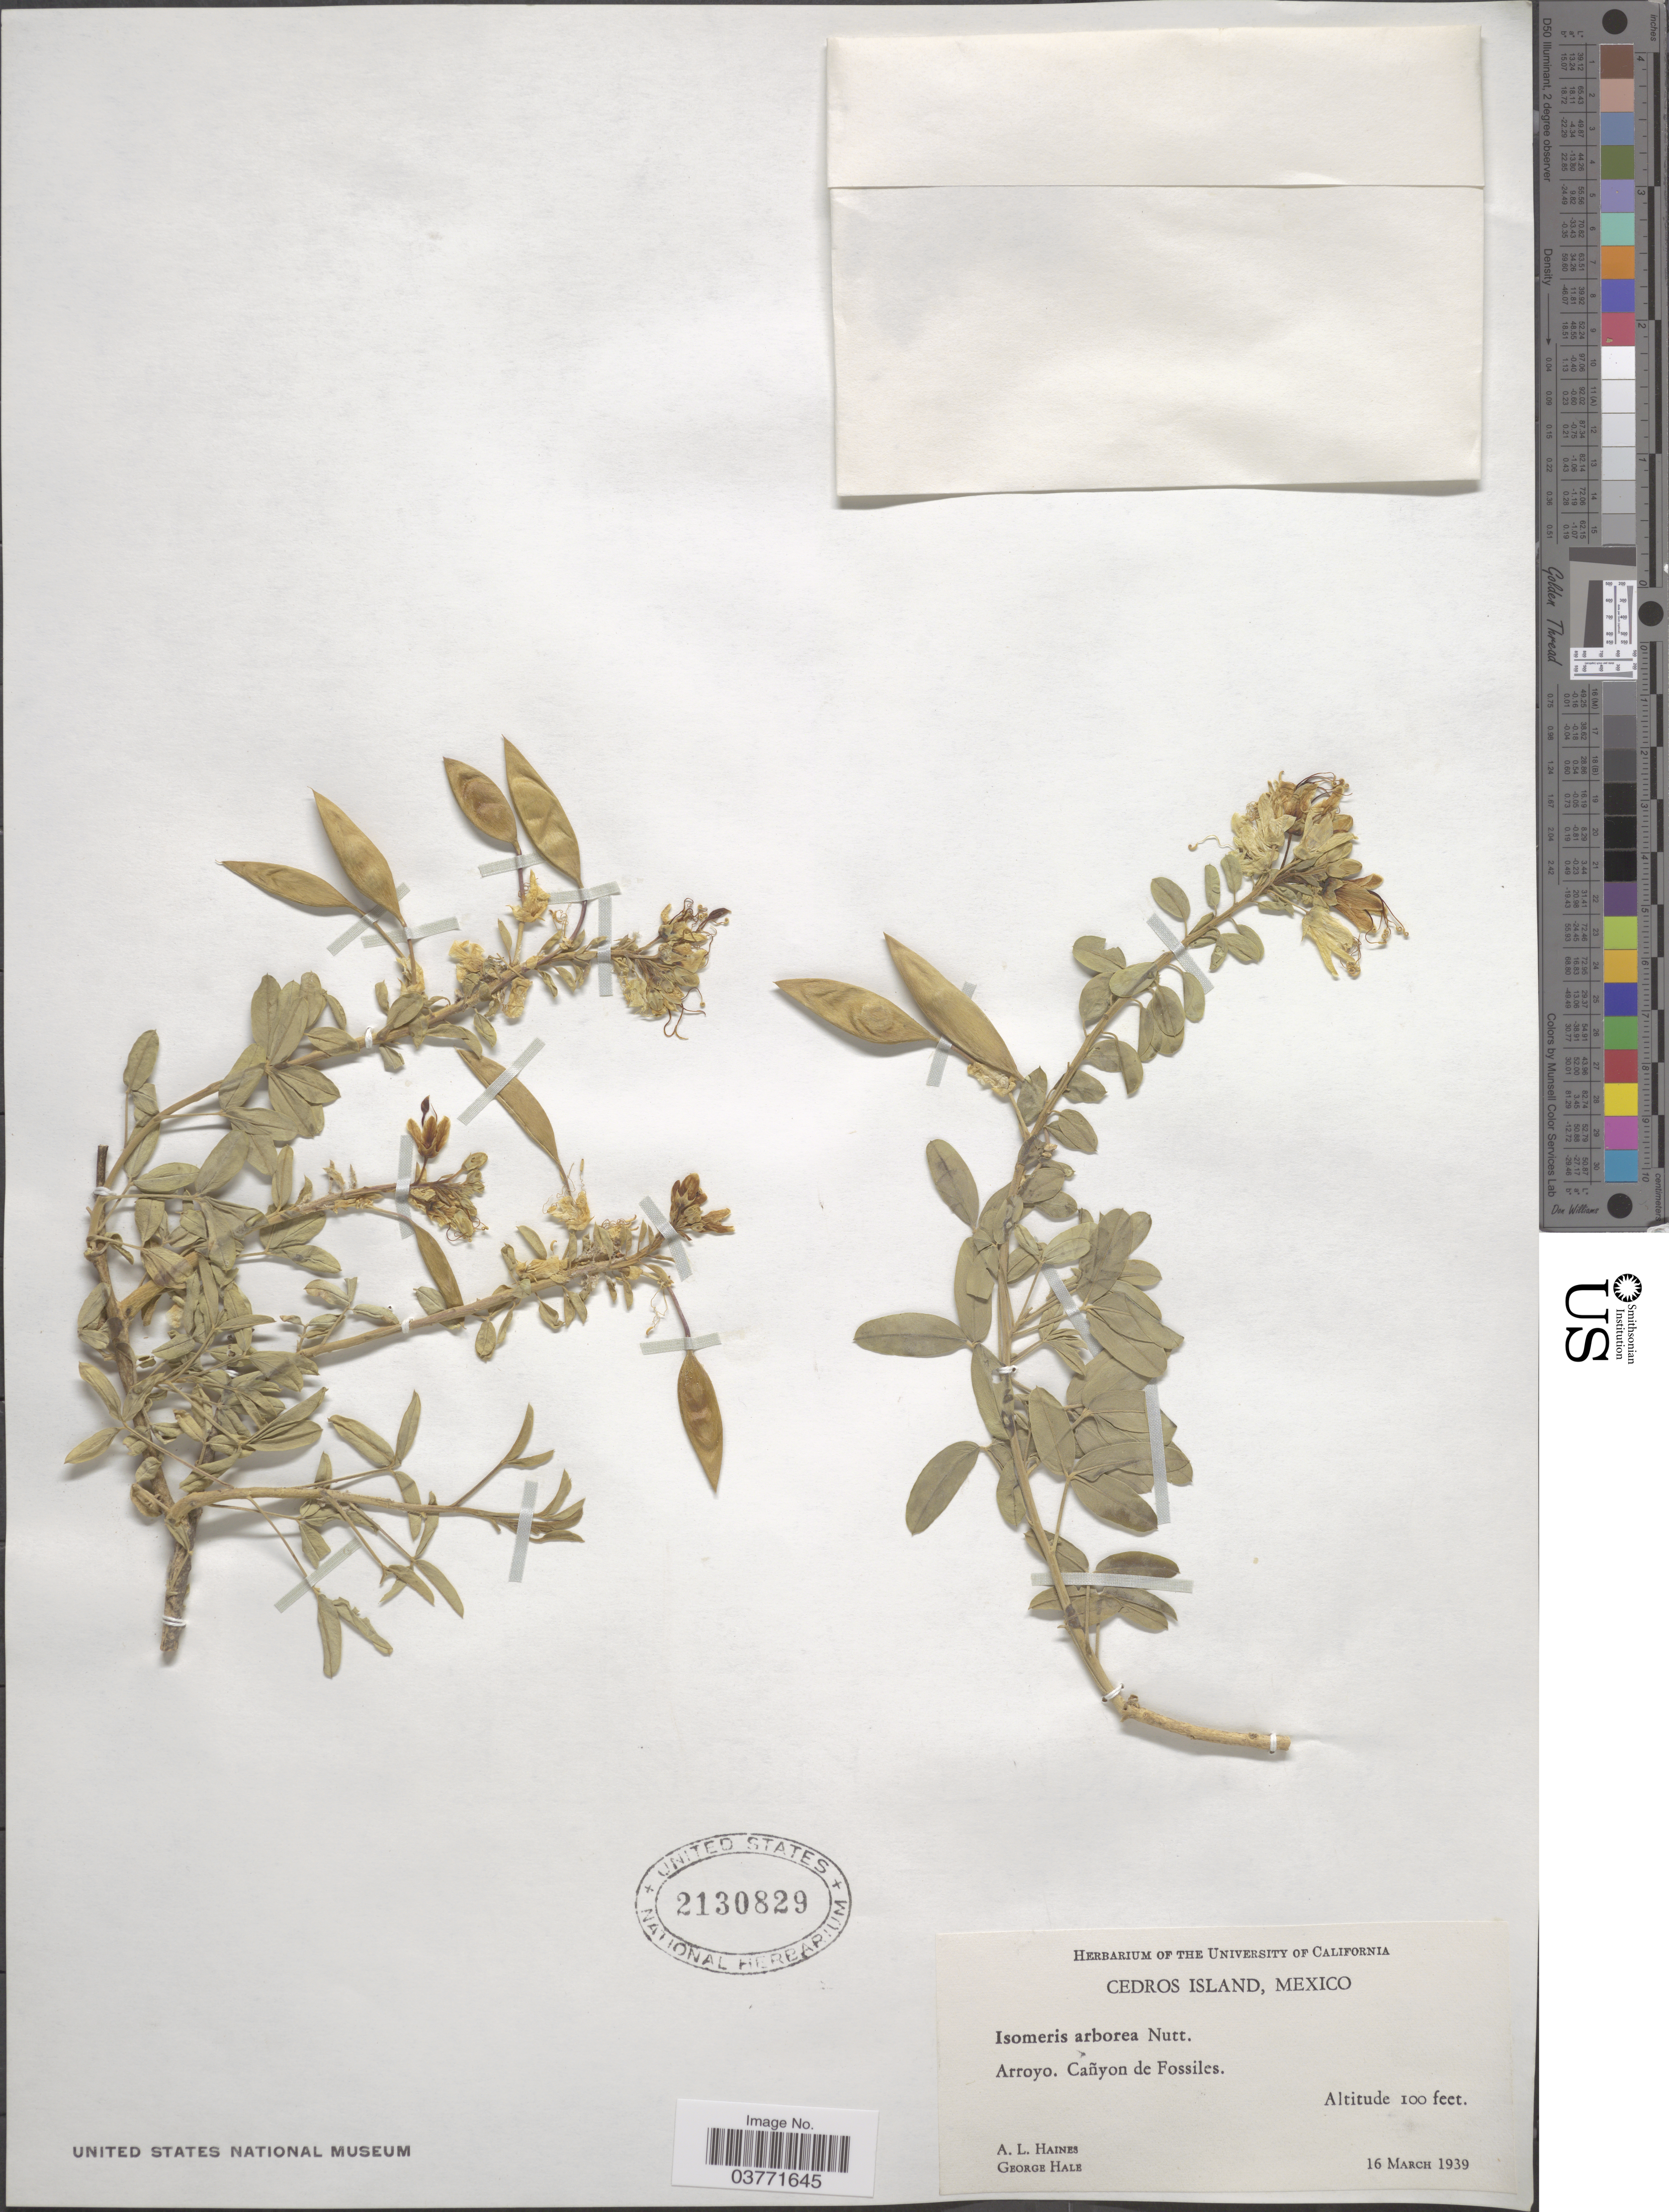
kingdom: Plantae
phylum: Tracheophyta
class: Magnoliopsida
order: Brassicales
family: Cleomaceae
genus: Cleomella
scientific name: Cleomella arborea var. angustata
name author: (Parish) Roalson & J.C. Hall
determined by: Strong, Mark T., (BOT), Smithsonian Institution - National Museum of Natural History (UNITED STATES)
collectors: A. L. Haines & G. Hale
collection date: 1939-03-16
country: Mexico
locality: Cedros Island. Arroyo. Cañyon de Fossiles.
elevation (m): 30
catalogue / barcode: US 2130829